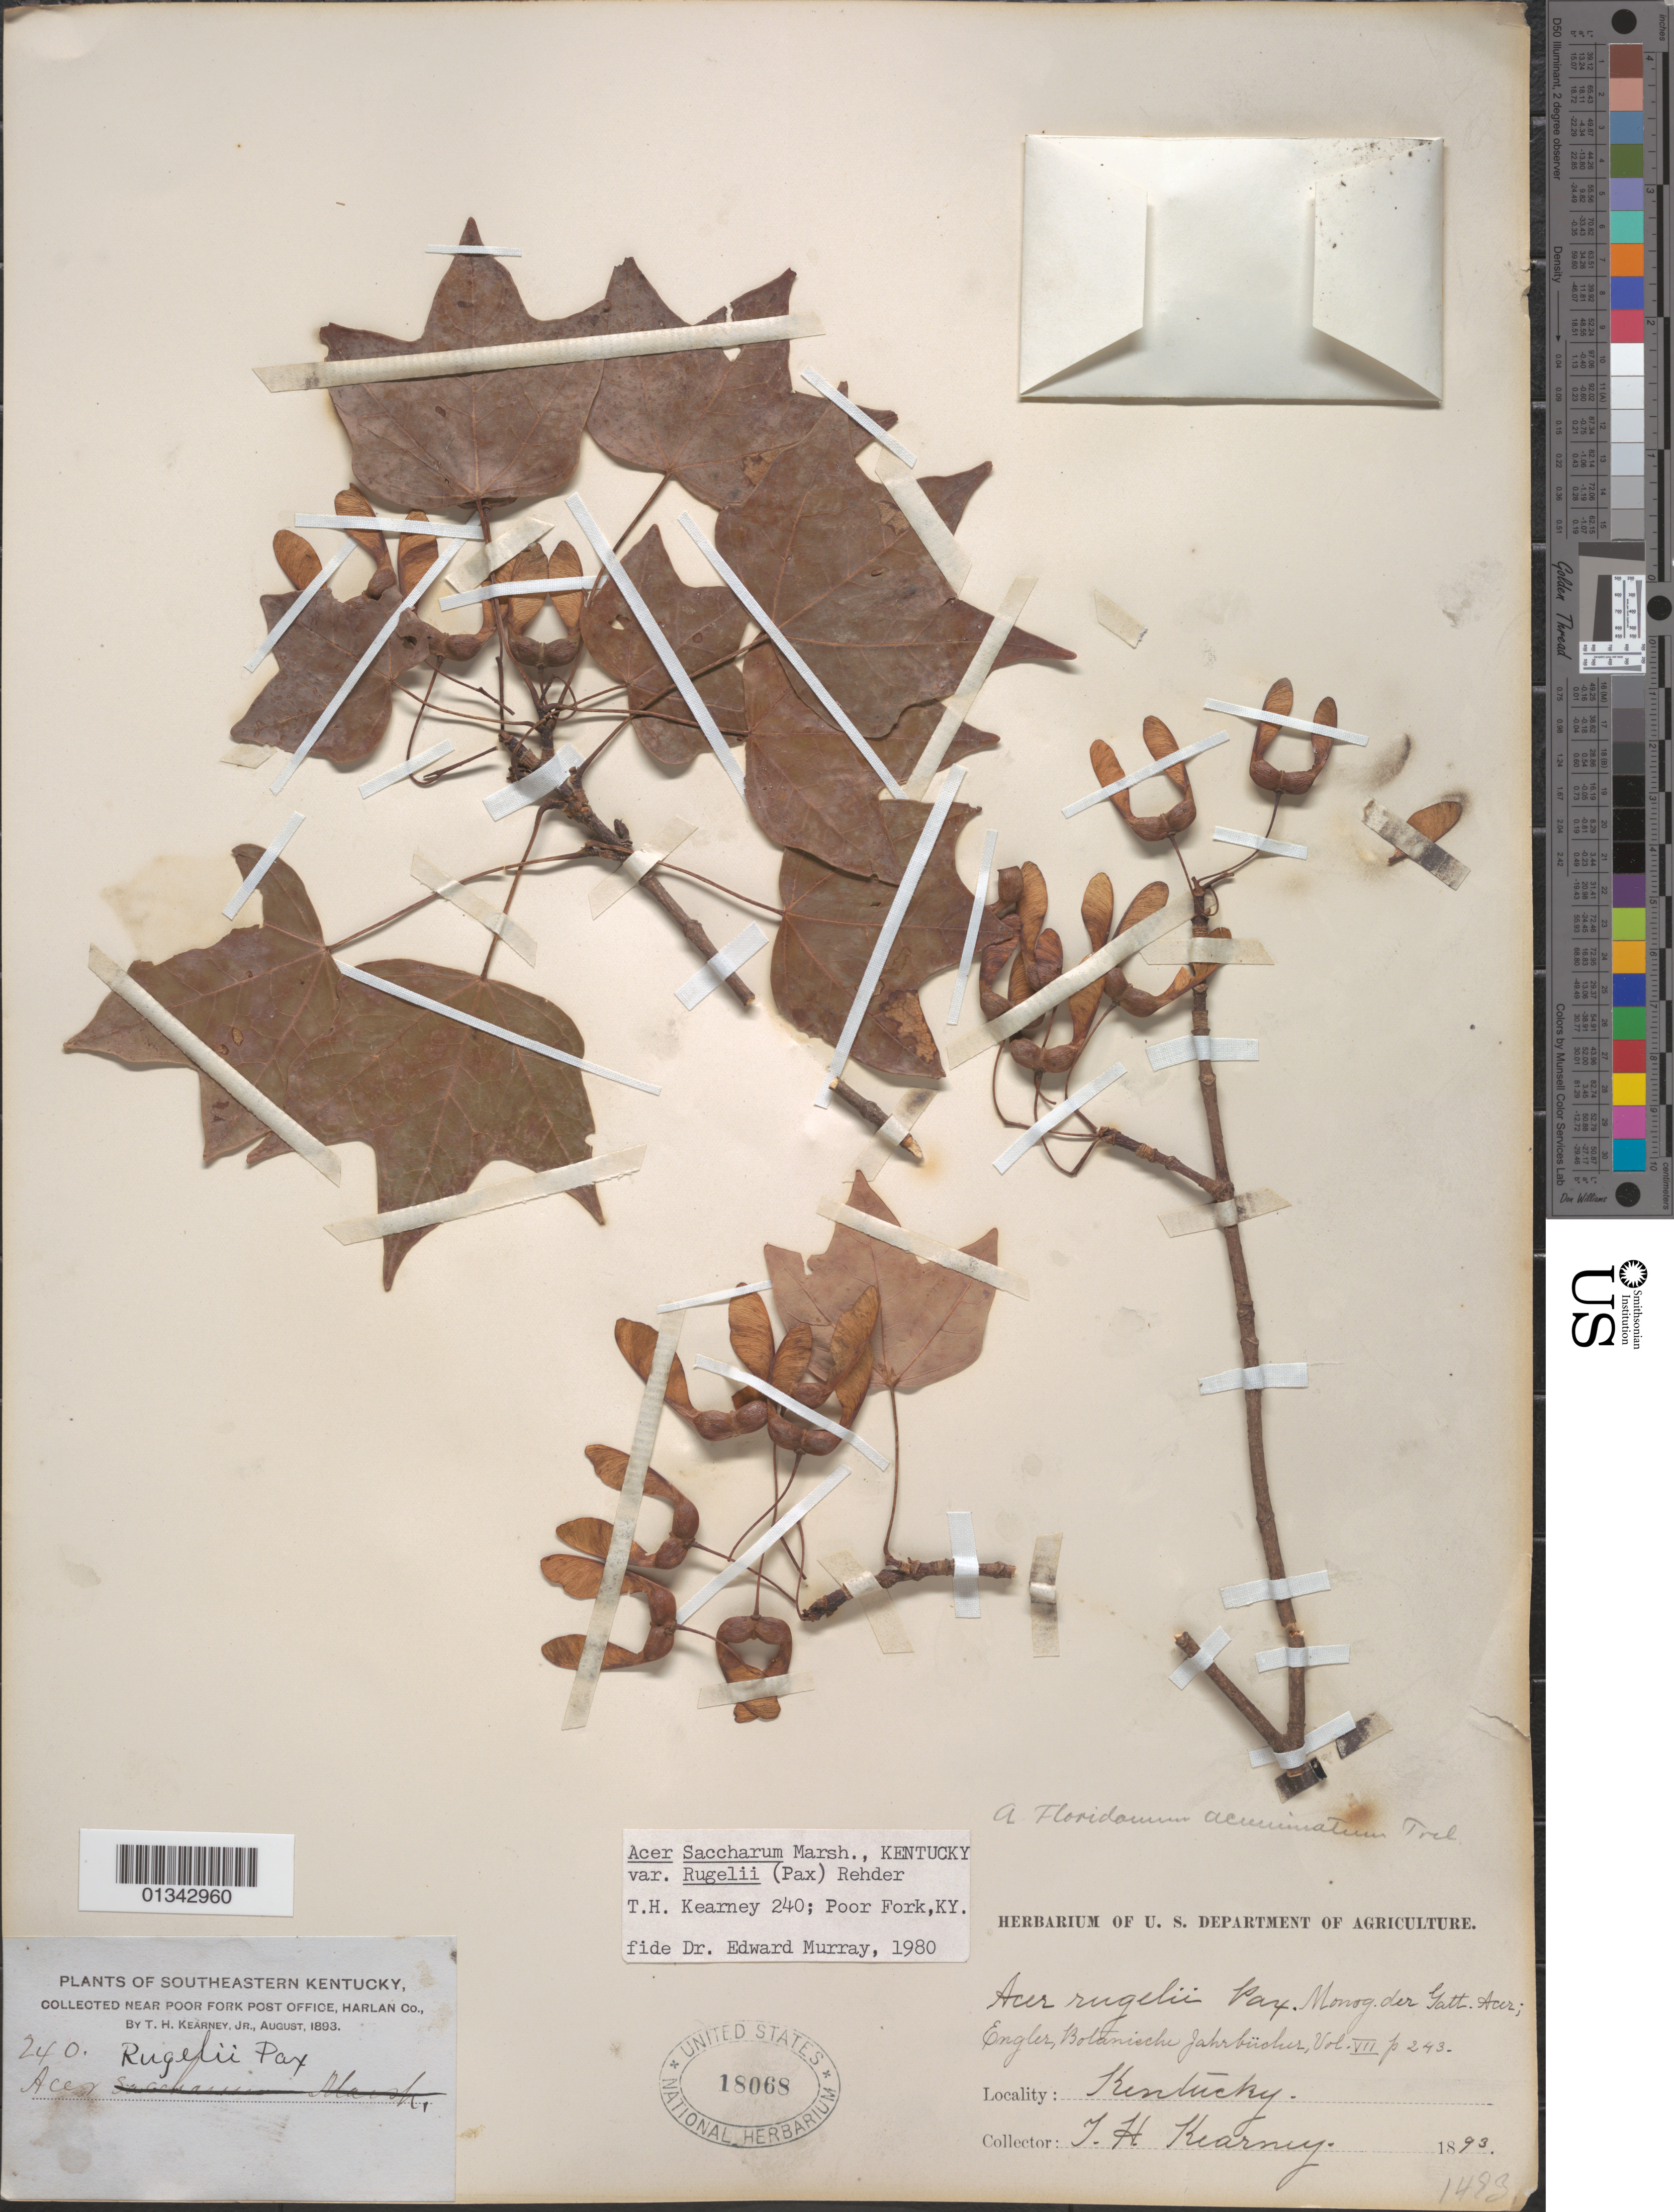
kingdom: Plantae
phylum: Tracheophyta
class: Magnoliopsida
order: Sapindales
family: Sapindaceae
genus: Acer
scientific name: Acer saccharum var. rugelii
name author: (Pax) Rehder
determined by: Murray, Edward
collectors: T. H. Kearney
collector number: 240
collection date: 1893-08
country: United States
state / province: Kentucky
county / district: Harlan County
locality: Harlan County, near Poor Fork Post Office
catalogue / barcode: US 18068